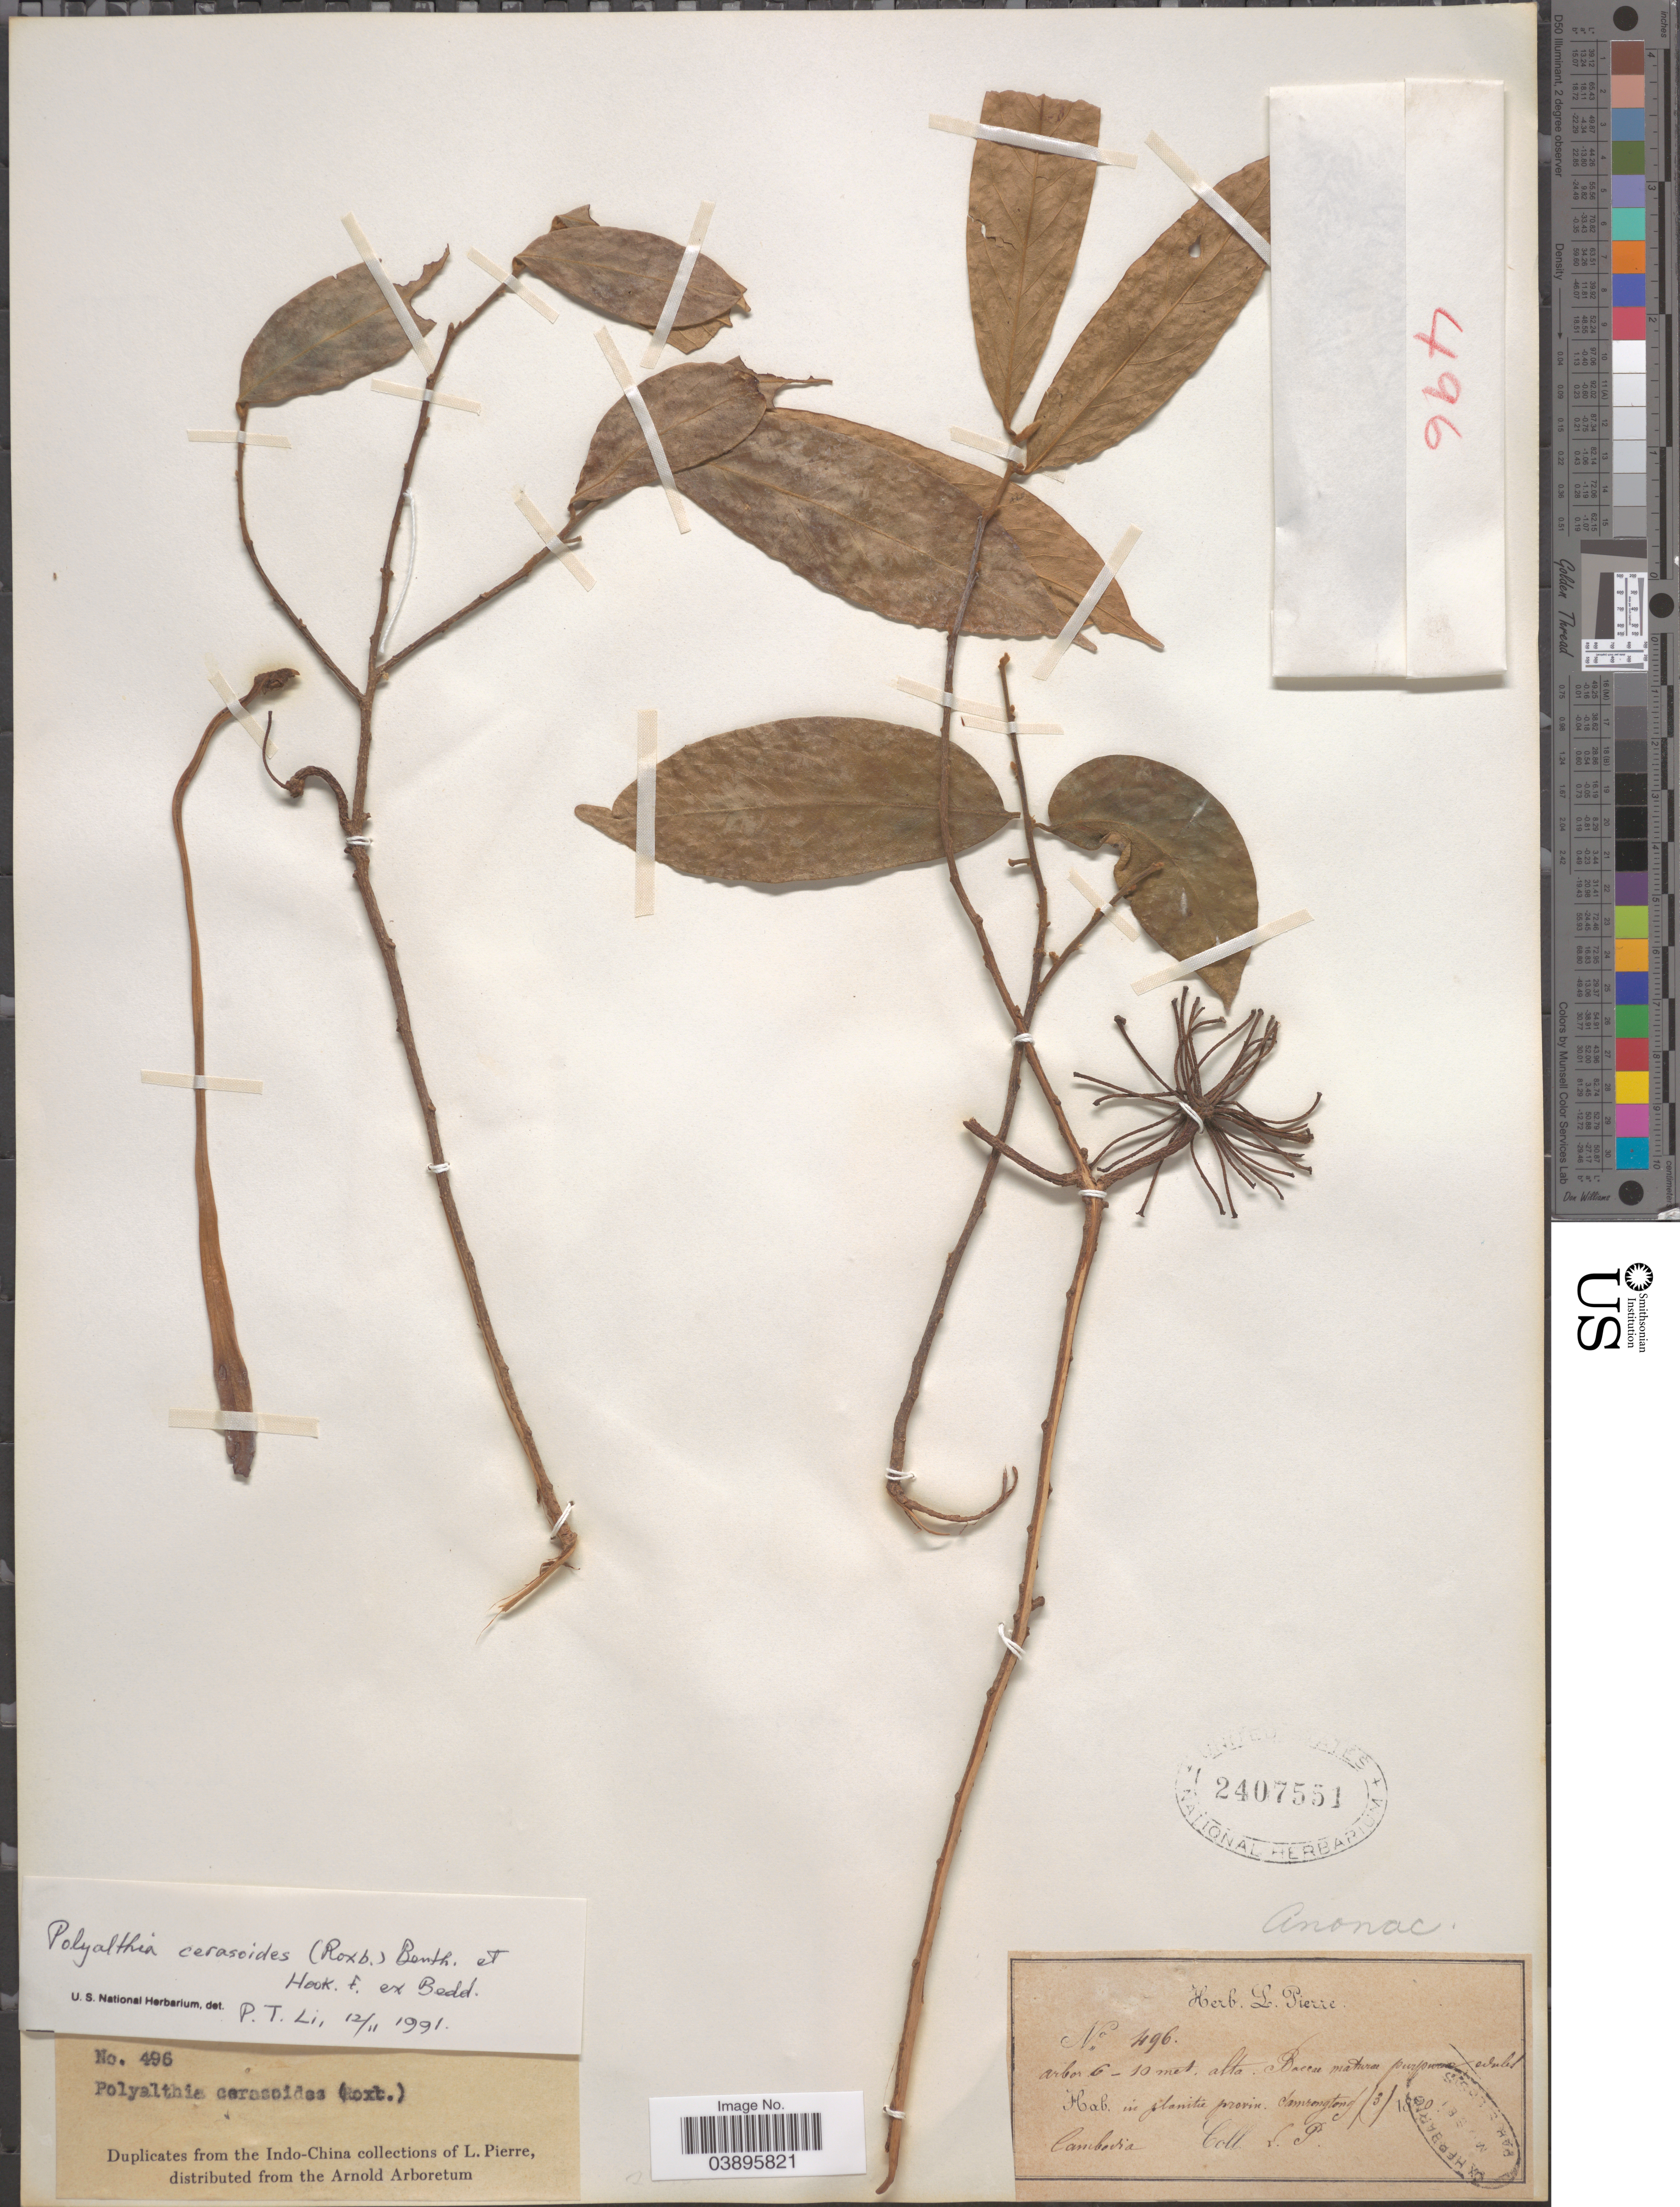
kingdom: Plantae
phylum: Tracheophyta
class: Magnoliopsida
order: Magnoliales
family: Annonaceae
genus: Polyalthia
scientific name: Polyalthia cerasoides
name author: (Roxb.) Benth. et al.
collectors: L. Pierre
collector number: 496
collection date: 1880-03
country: Cambodia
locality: In planitie provin. Samrongtong.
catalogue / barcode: US 2407551